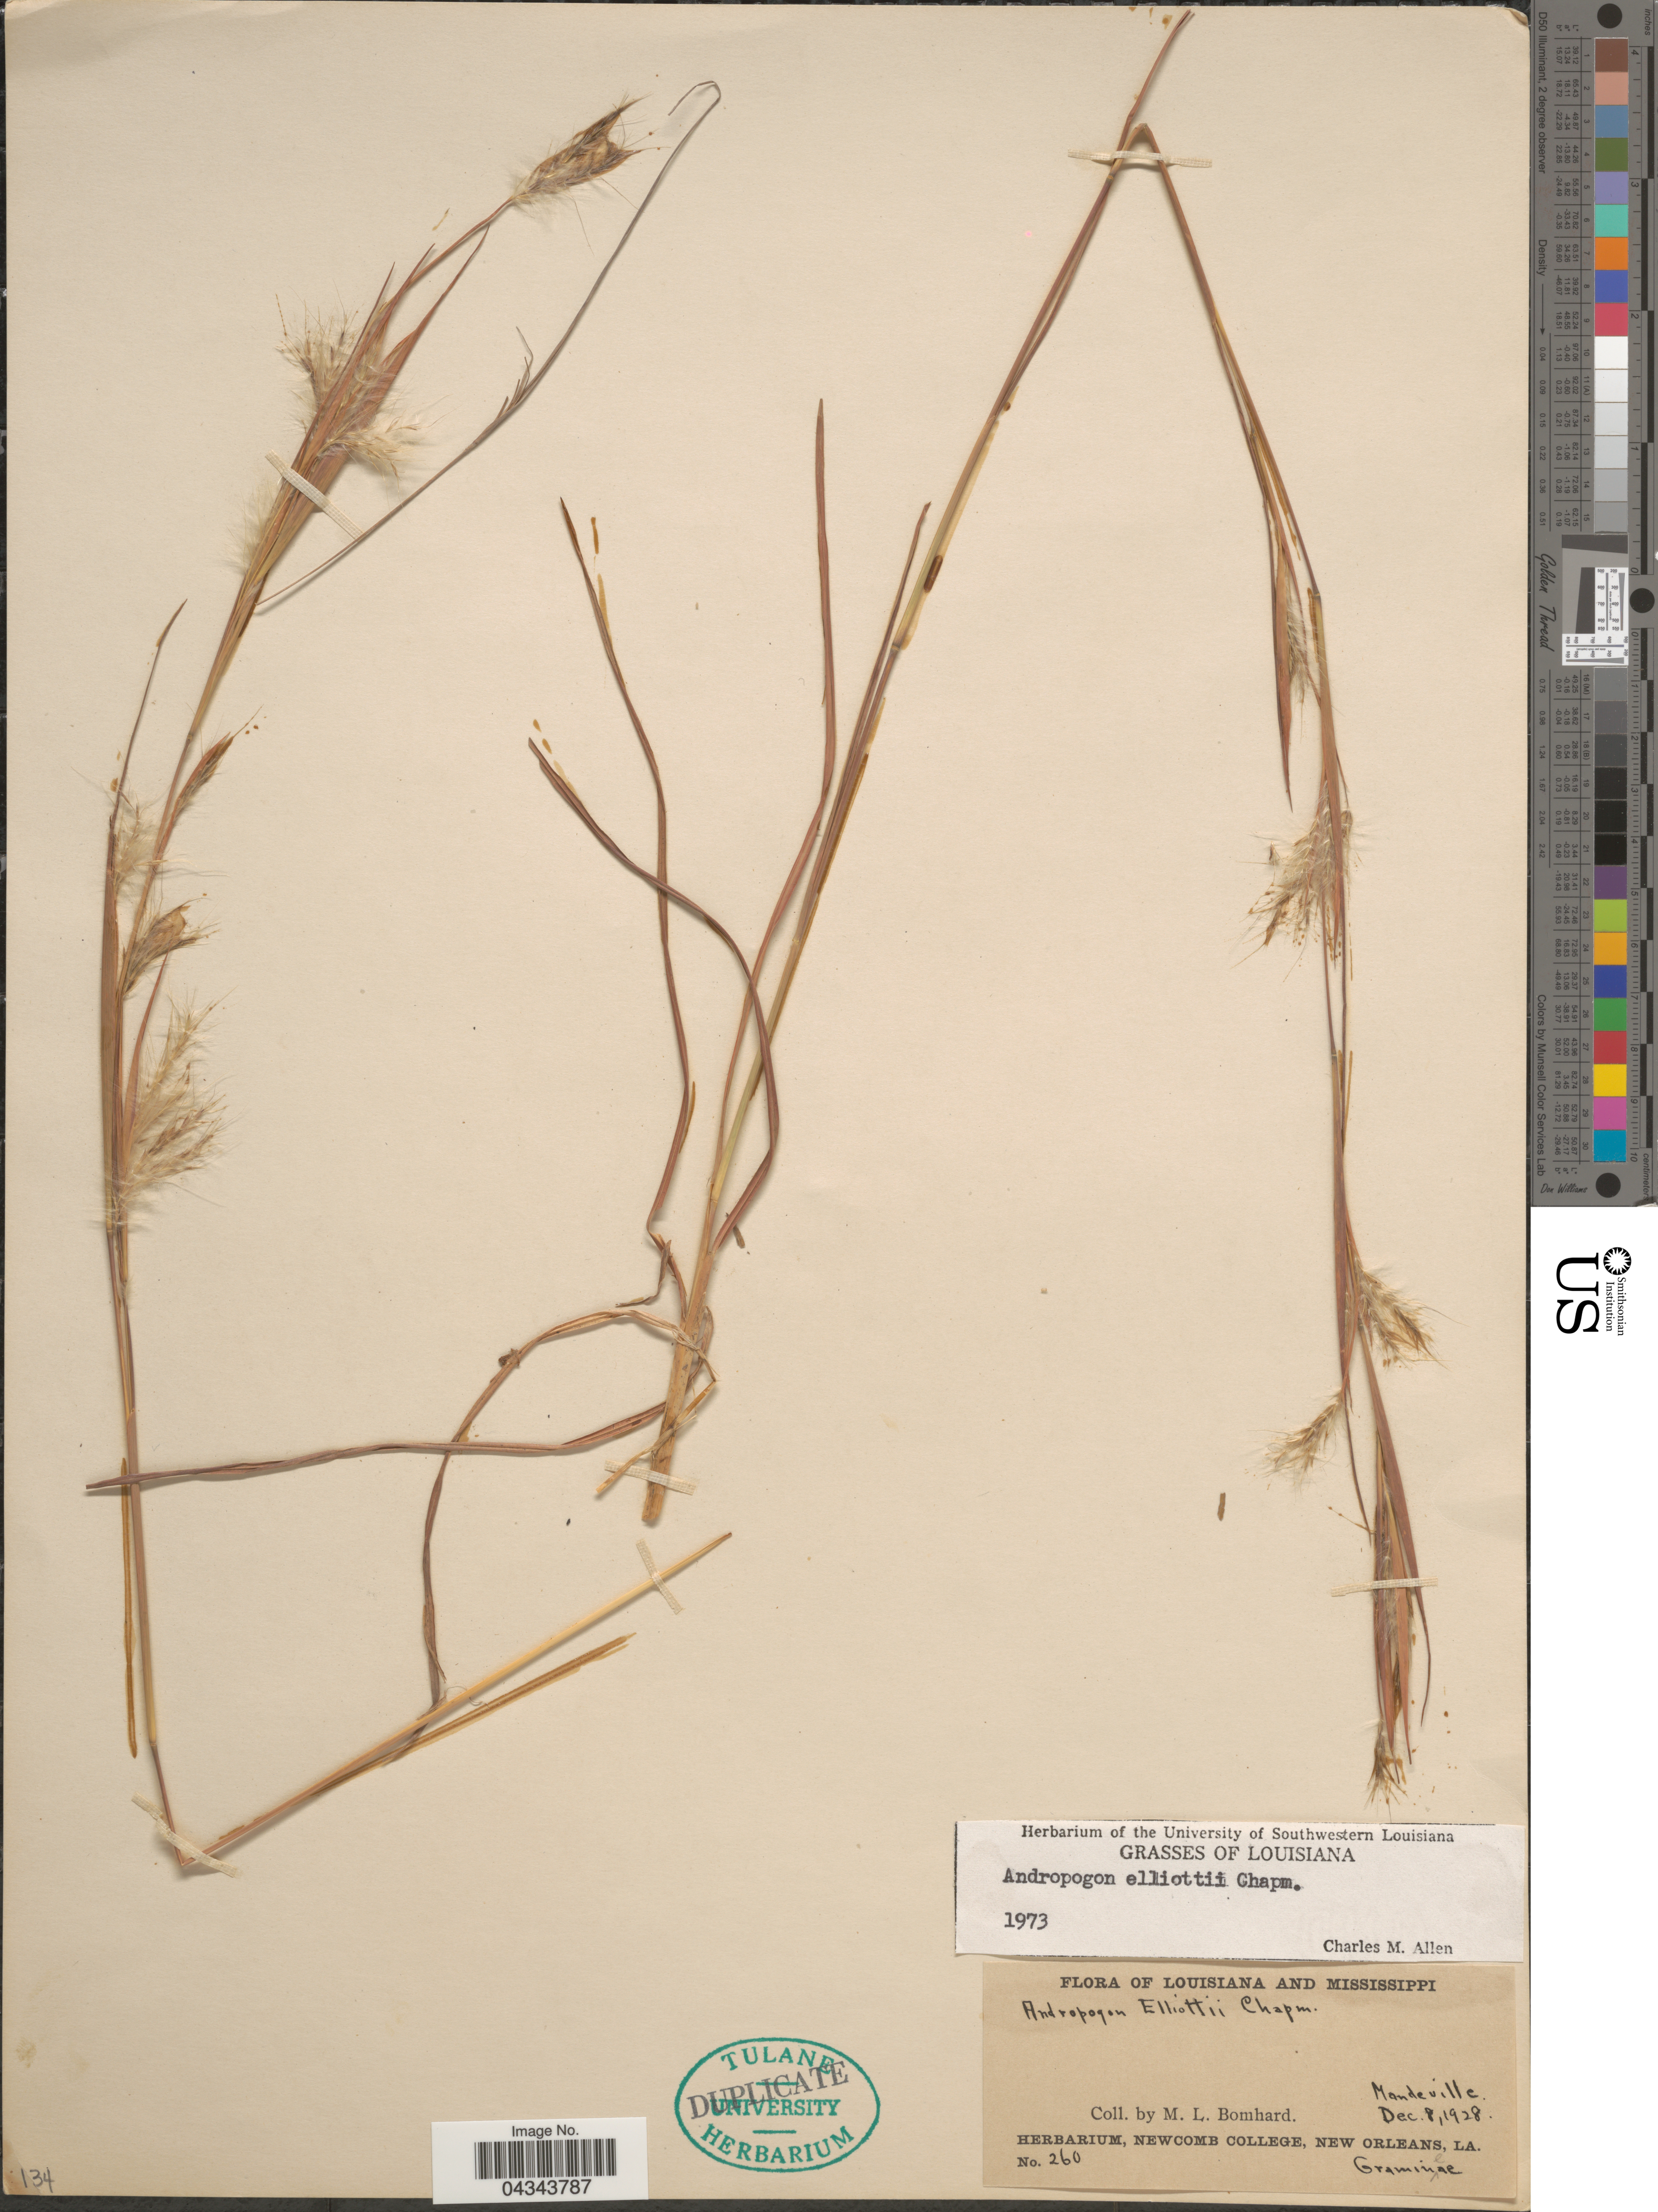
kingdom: Plantae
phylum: Tracheophyta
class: Liliopsida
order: Poales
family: Poaceae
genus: Andropogon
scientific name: Andropogon ternarius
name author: Michx.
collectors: M. Bomhard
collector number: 260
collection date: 1928-12-08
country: United States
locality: Louisiana and Mississippi. Mandeville.